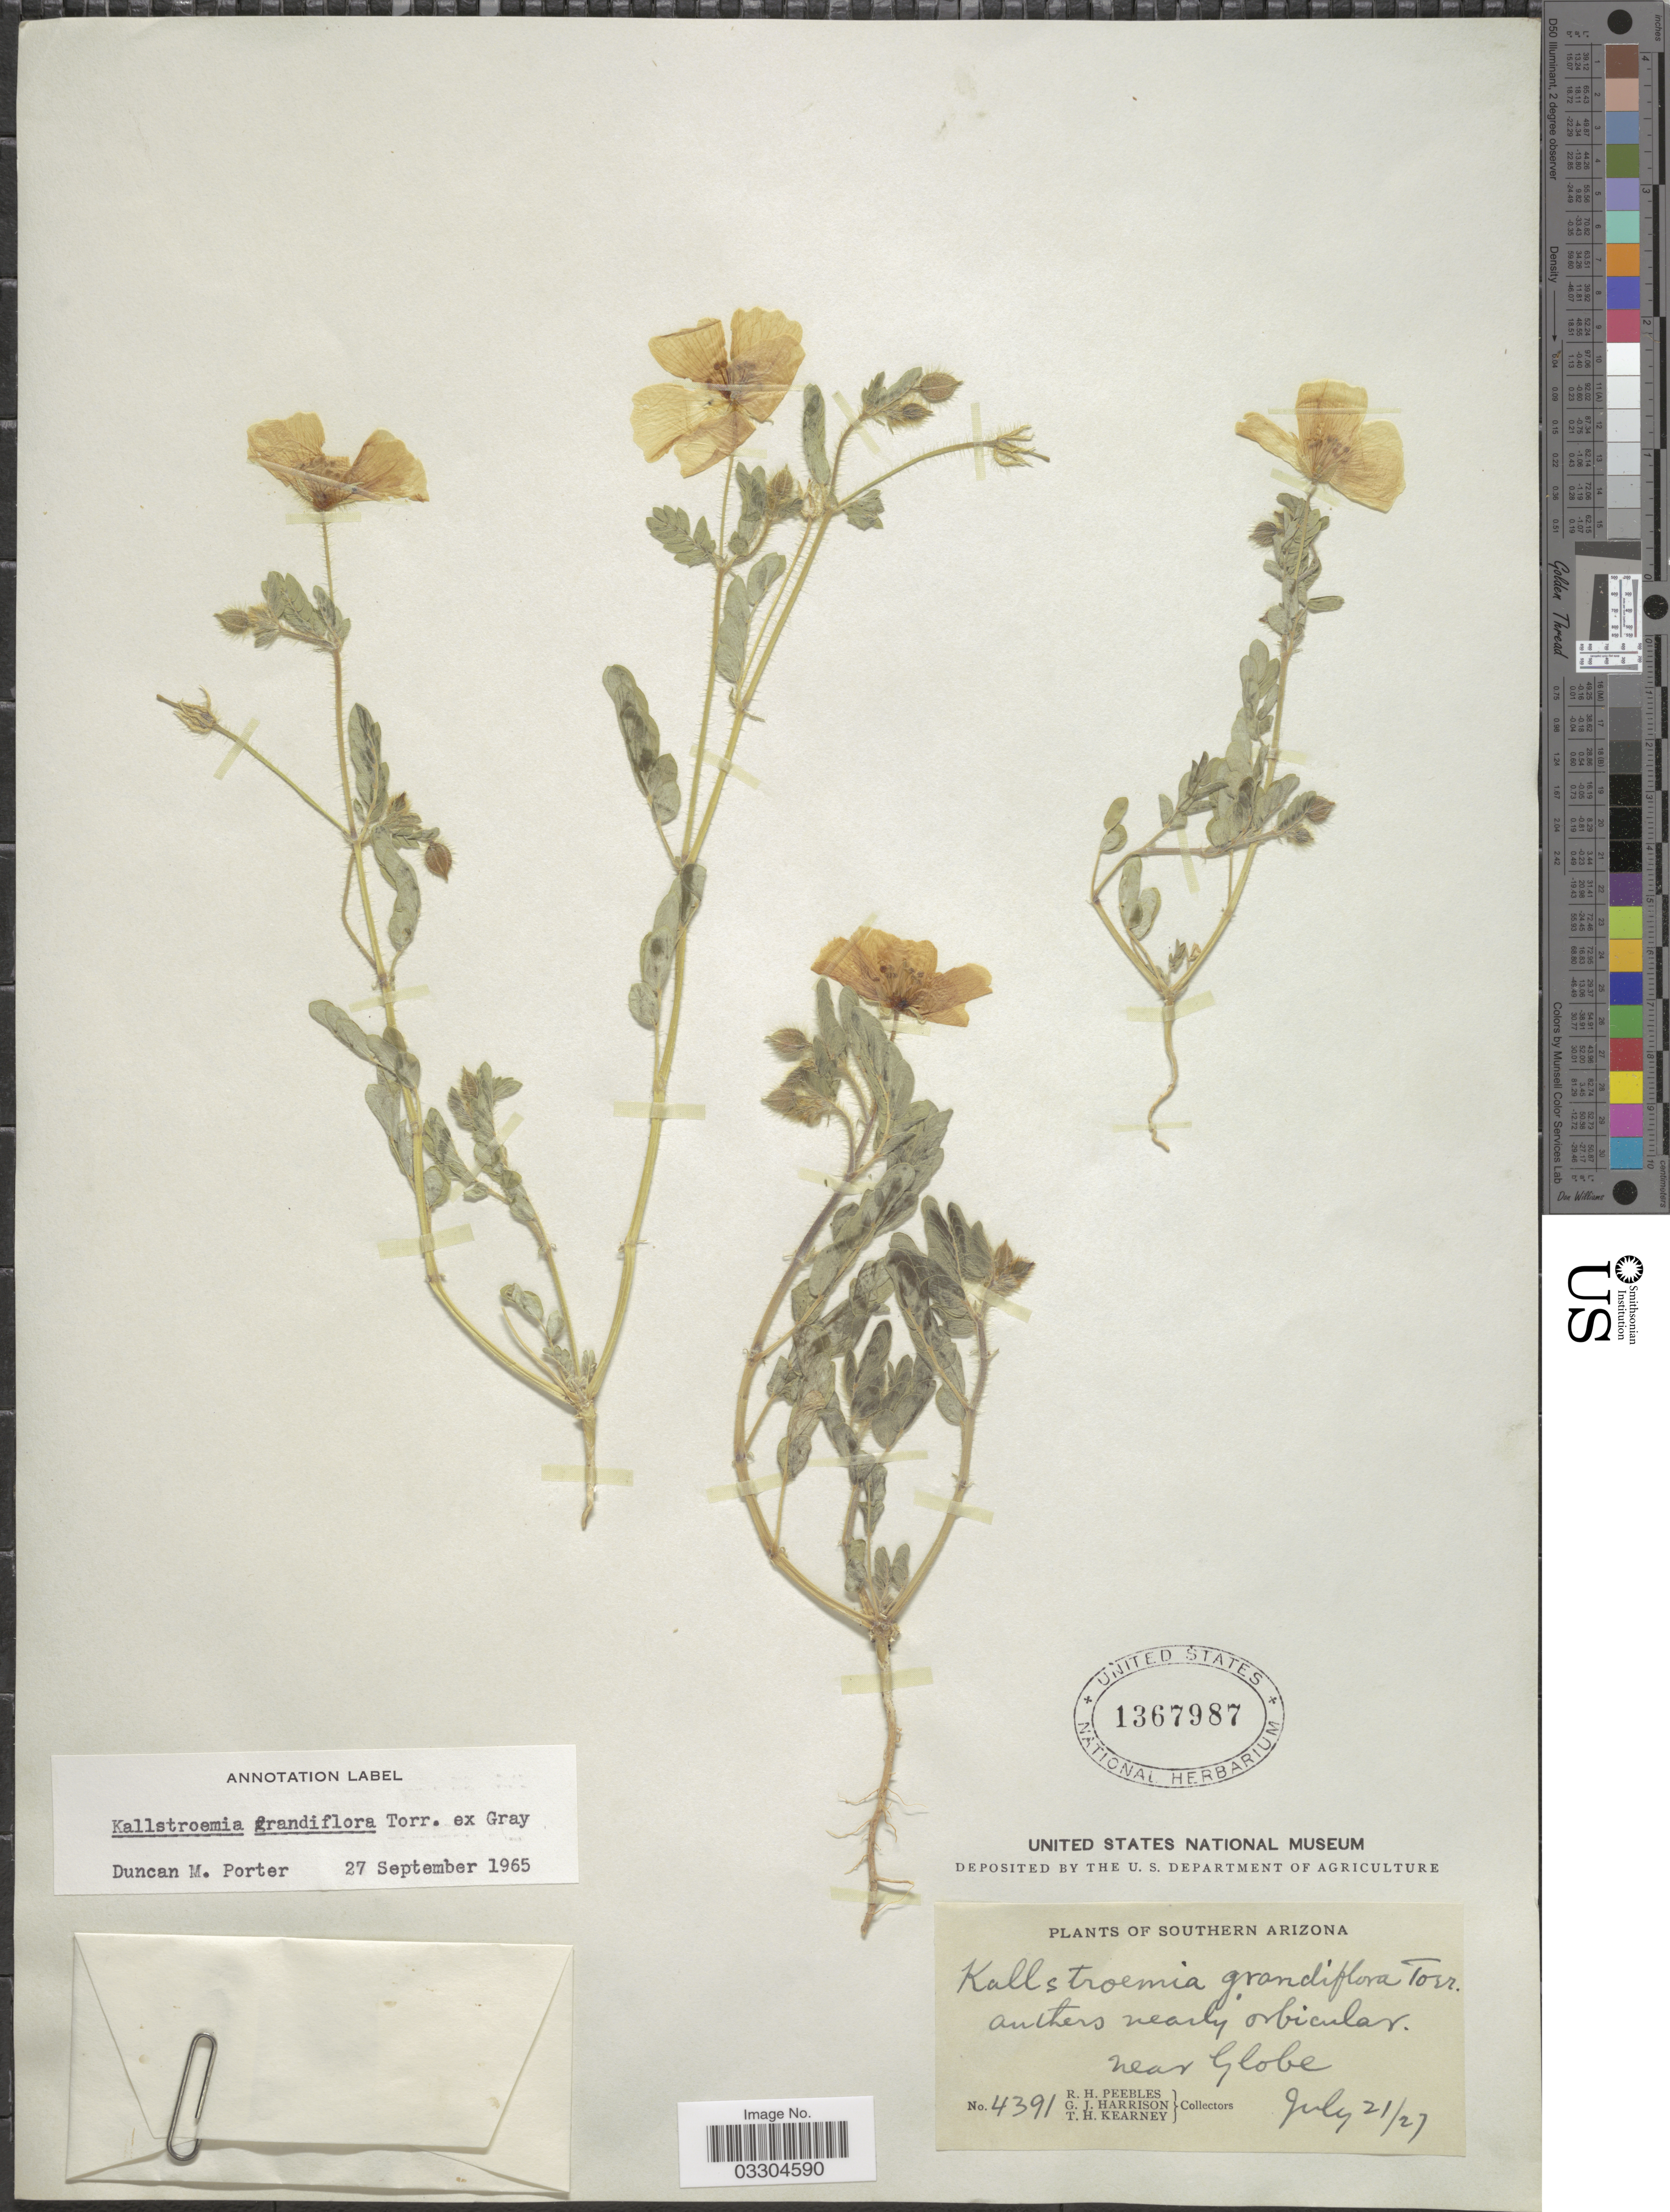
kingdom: Plantae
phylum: Tracheophyta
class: Magnoliopsida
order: Zygophyllales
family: Zygophyllaceae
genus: Kallstroemia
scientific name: Kallstroemia grandiflora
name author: Torr. ex A. Gray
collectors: R. H. Peebles, G. J. Harrison & T. H. Kearney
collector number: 4391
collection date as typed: Transcribed d/m/y: 21/7/27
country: United States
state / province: Arizona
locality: Southern Arizona. Near Globe.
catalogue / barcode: US 1367987